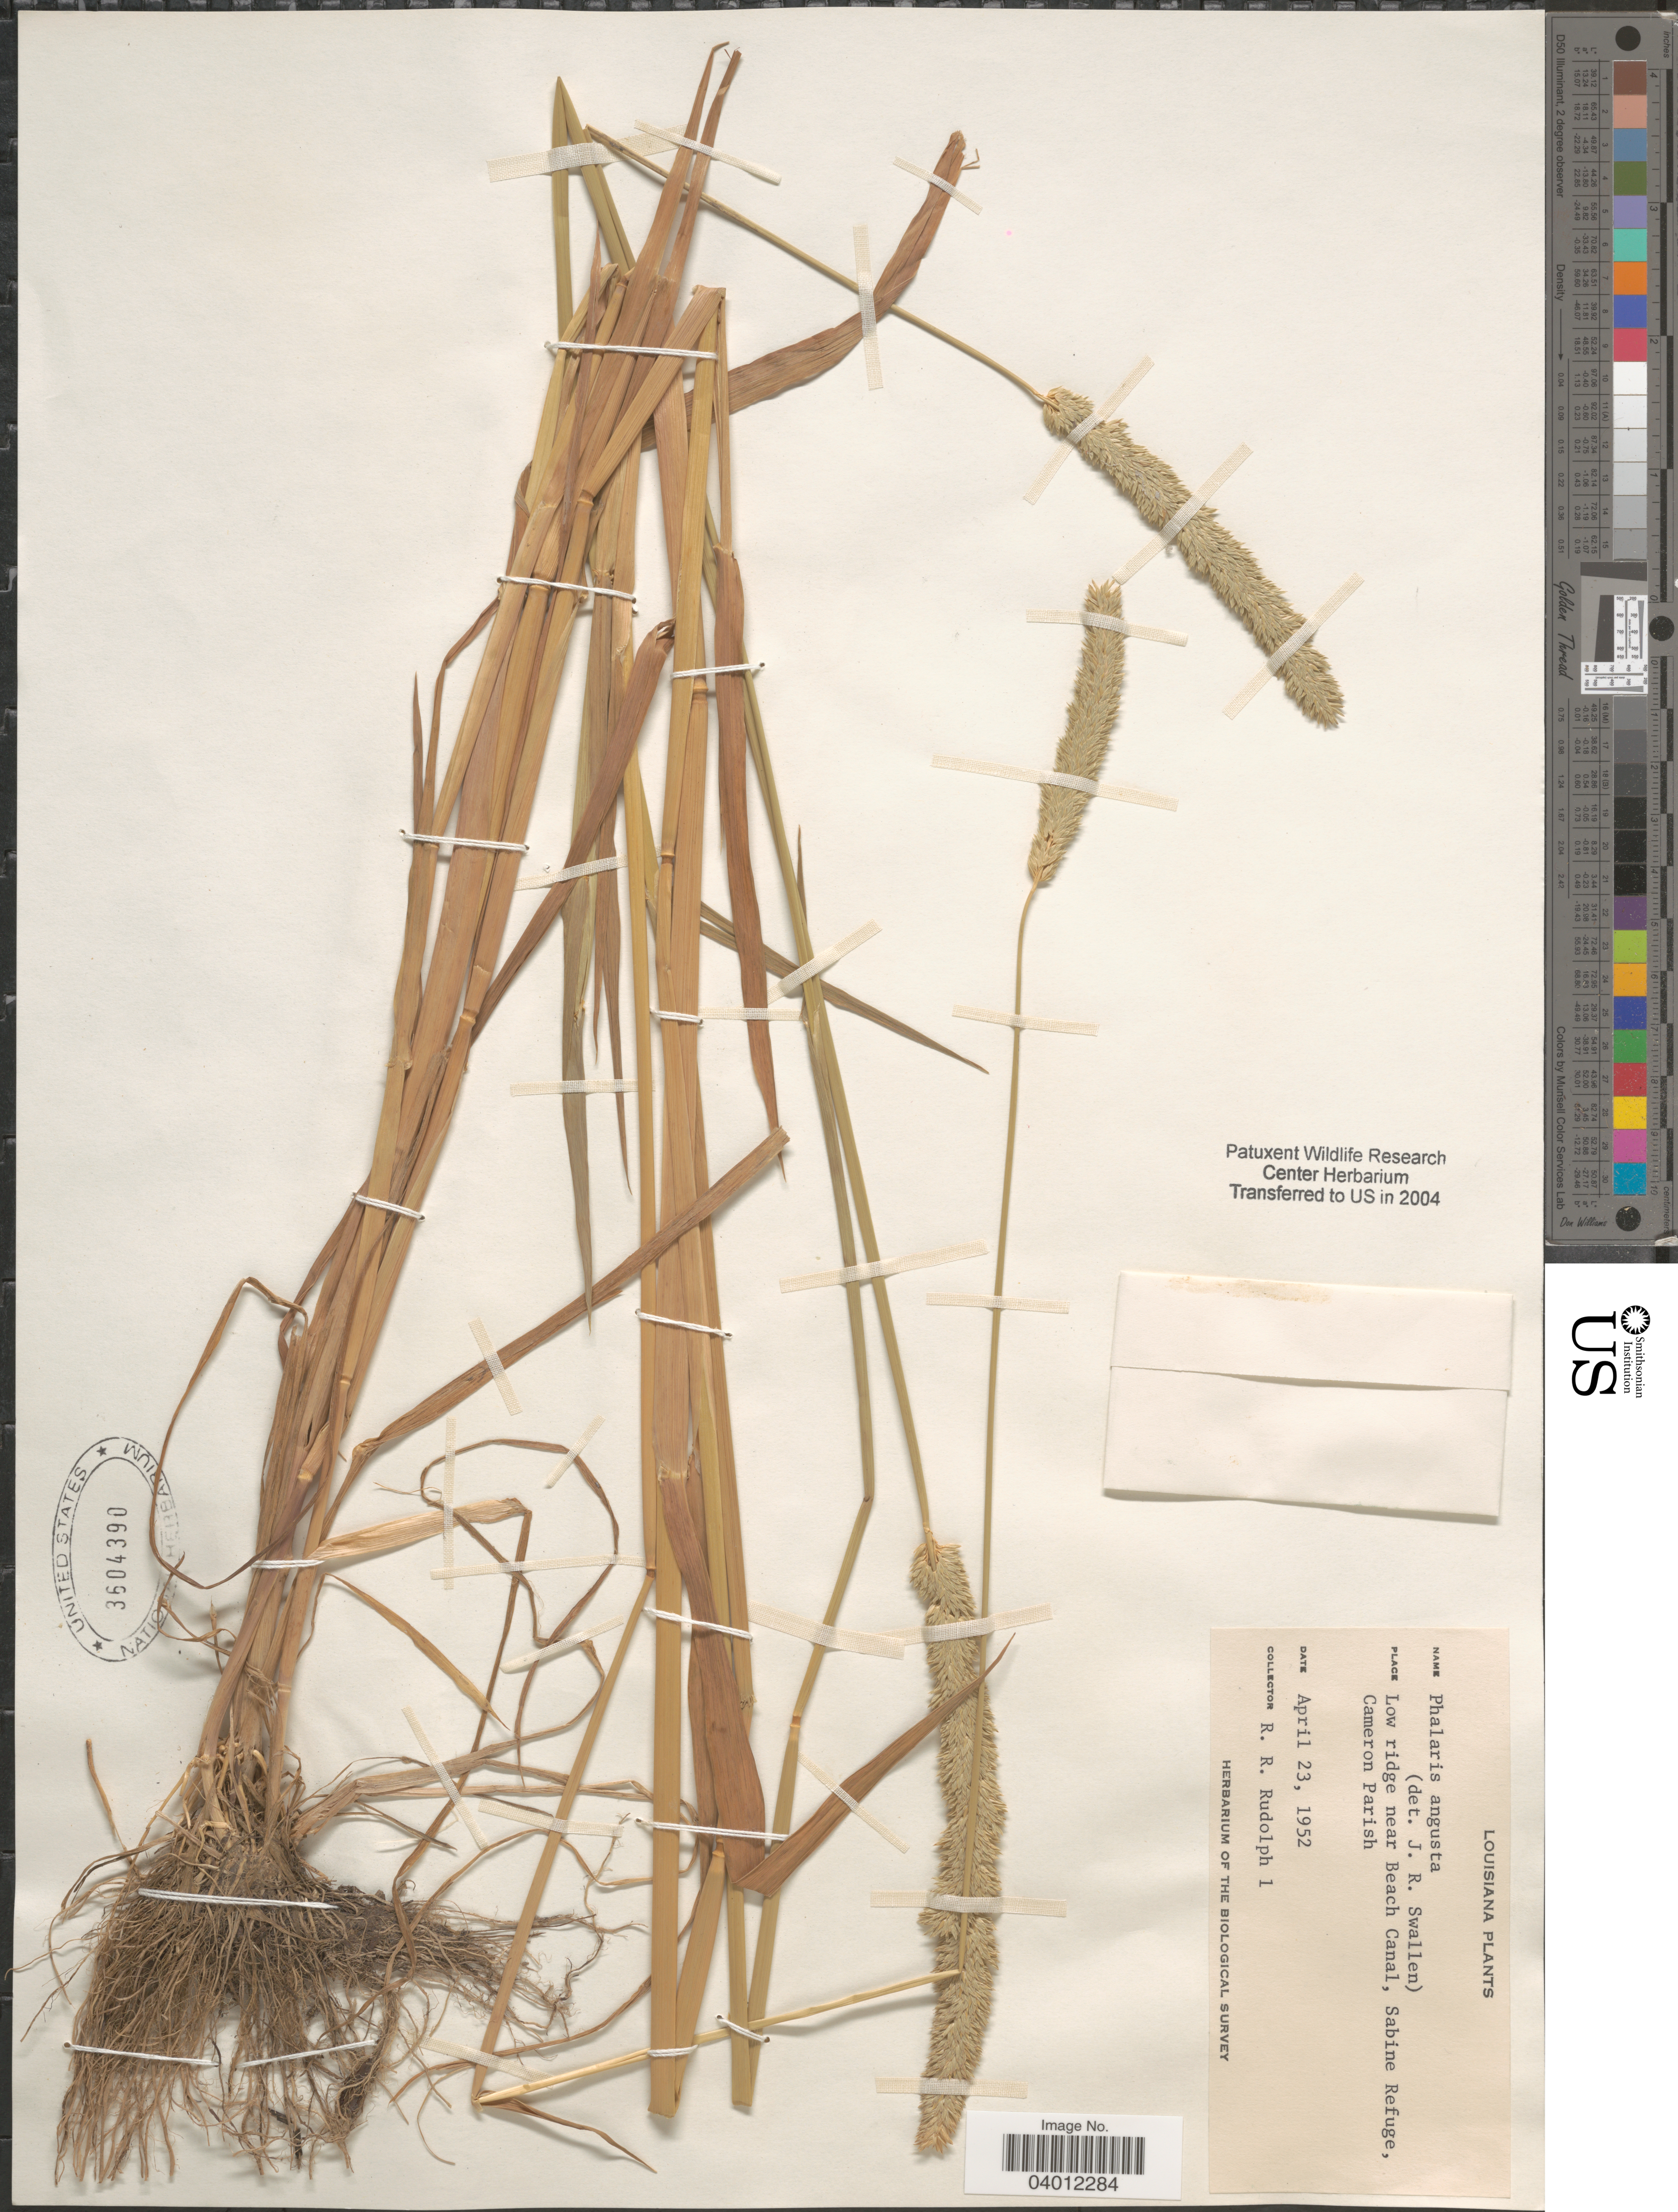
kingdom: Plantae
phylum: Tracheophyta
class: Liliopsida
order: Poales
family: Poaceae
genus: Phalaris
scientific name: Phalaris angusta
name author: Nees ex Trin.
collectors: R. Rudolph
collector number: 1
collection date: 1952-04-23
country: United States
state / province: Louisiana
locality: Low ridge near Beach Canal, Sabine Refuge, Cameron Parish.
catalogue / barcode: US 3604390